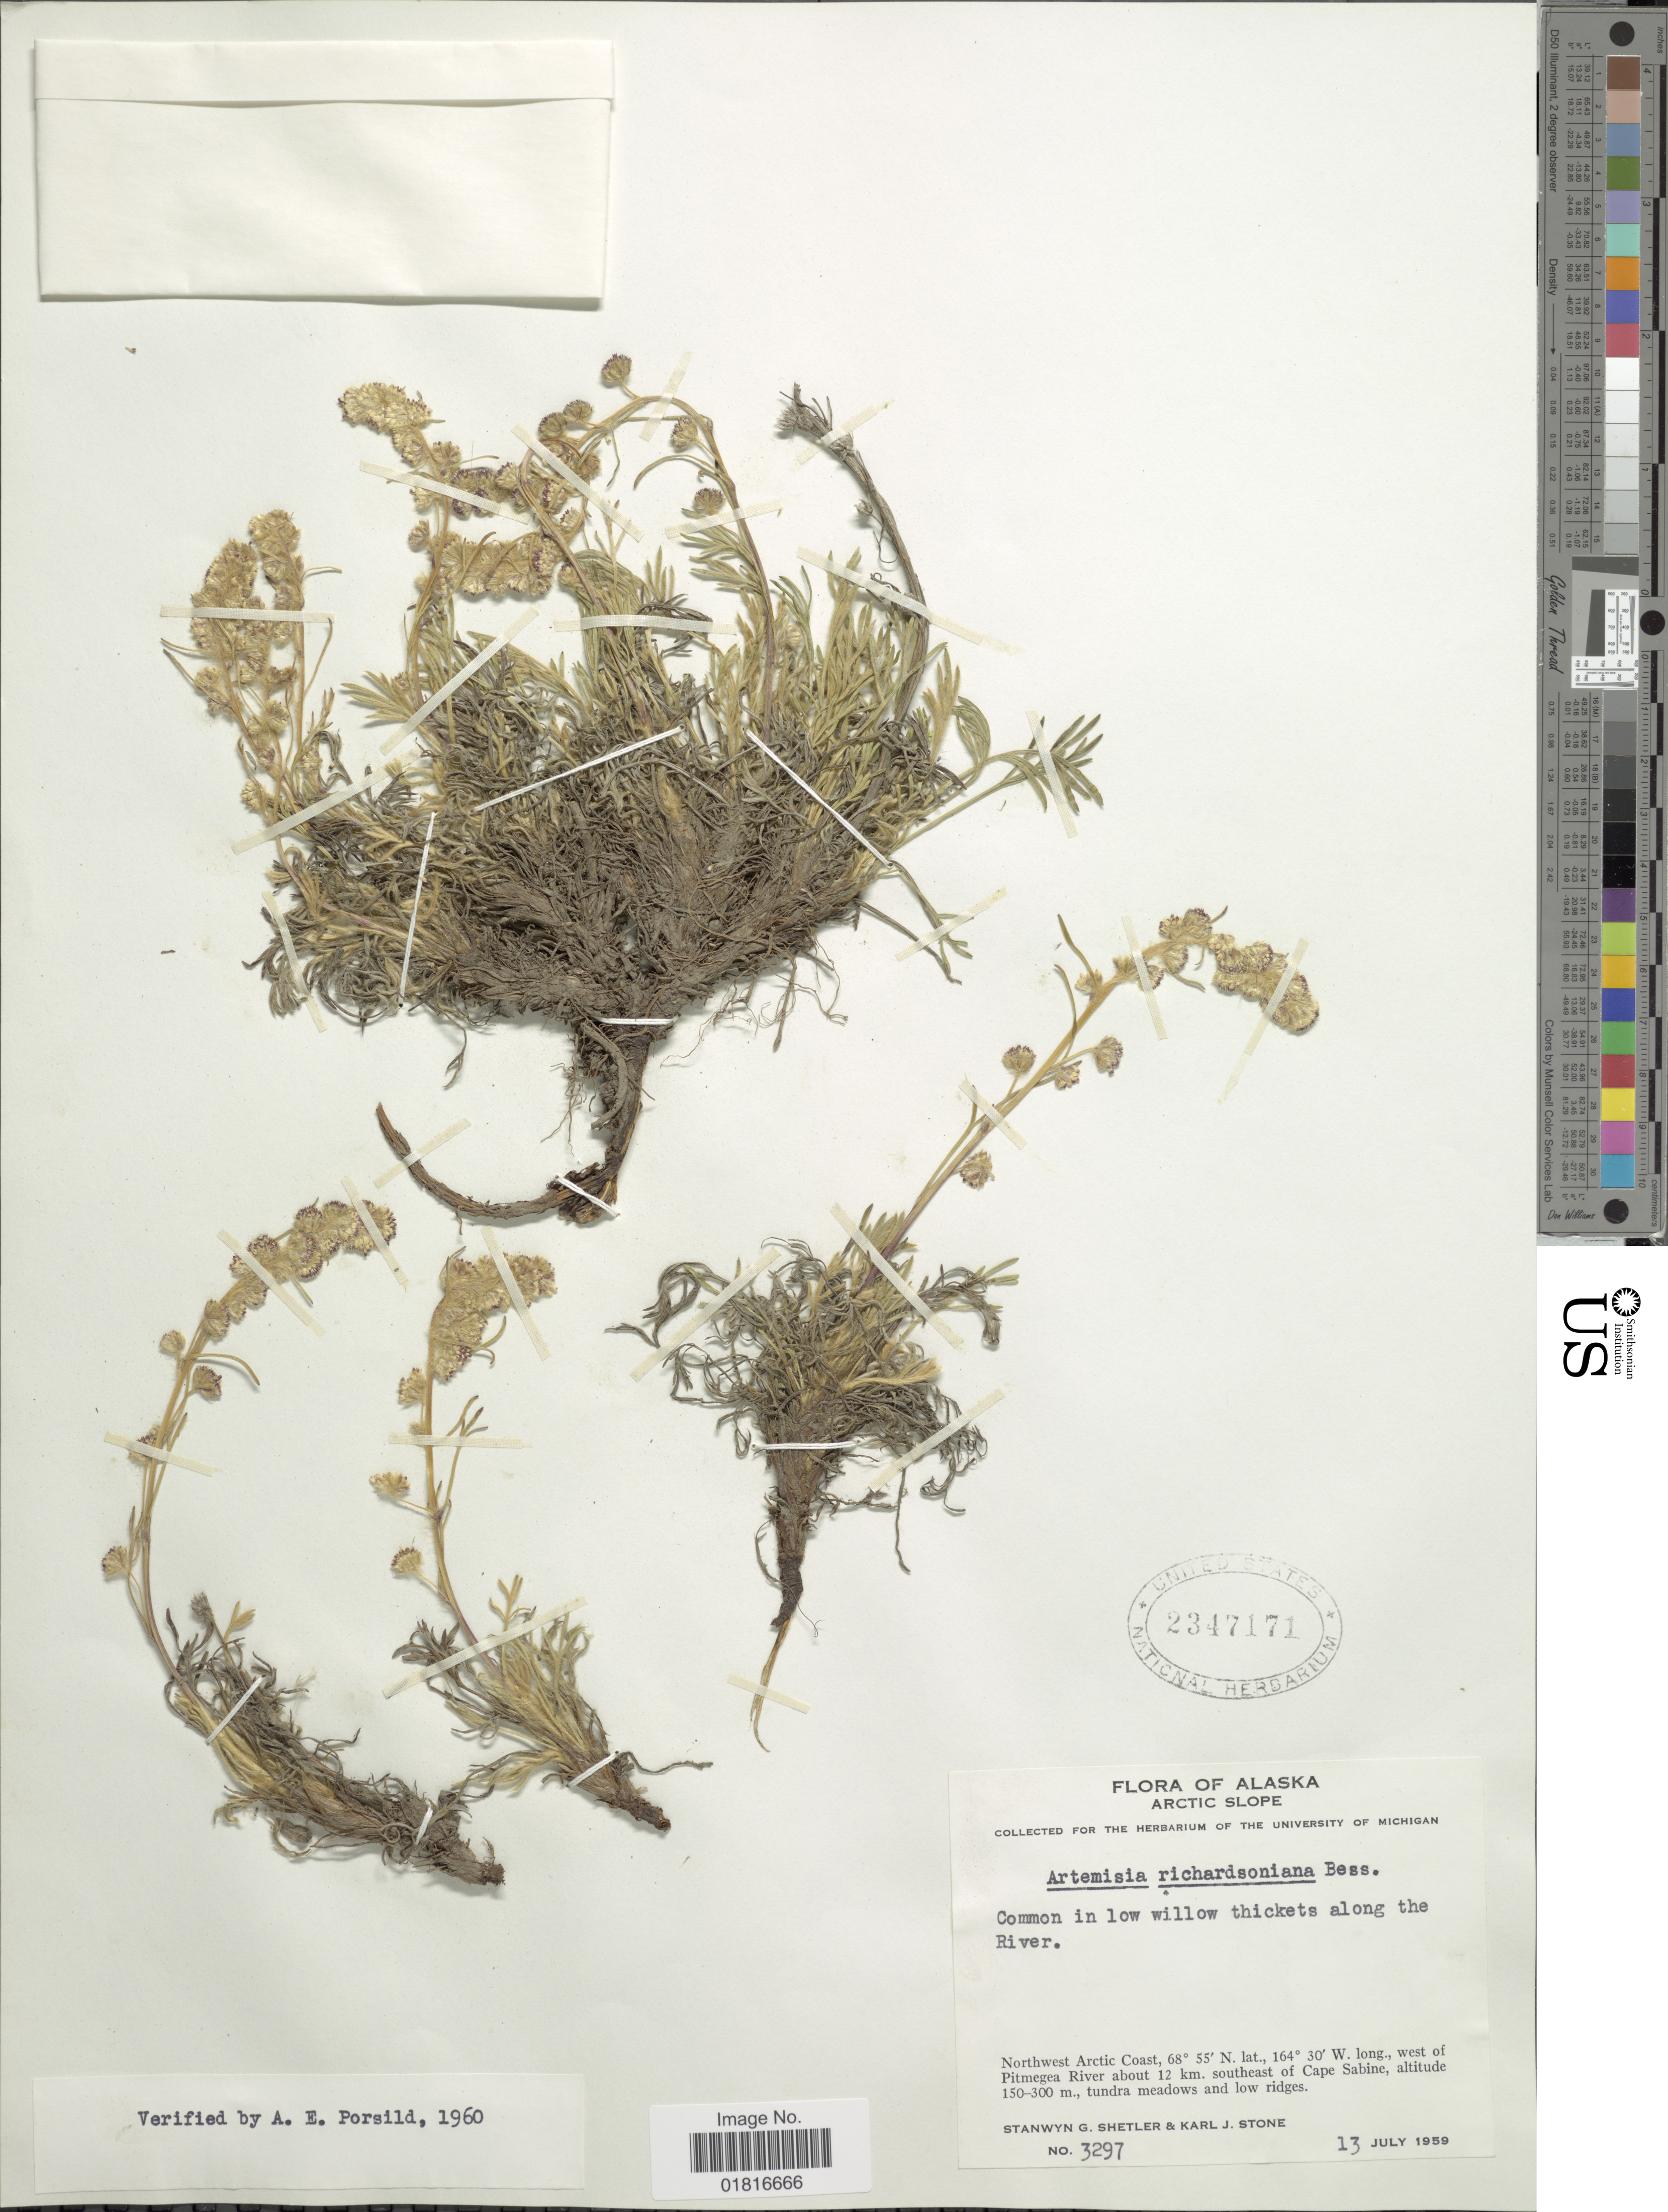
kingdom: Plantae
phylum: Tracheophyta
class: Magnoliopsida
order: Asterales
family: Asteraceae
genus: Artemisia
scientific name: Artemisia richardsoniana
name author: Hook.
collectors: S. Shetler & K. J. Stone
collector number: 3297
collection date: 1959-07-13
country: United States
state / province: Alaska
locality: Arctic Slope, Northwest Arctic Coast., west of Pitmegea River about 12 km southeast of Cape Sabine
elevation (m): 150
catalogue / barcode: US 2347171